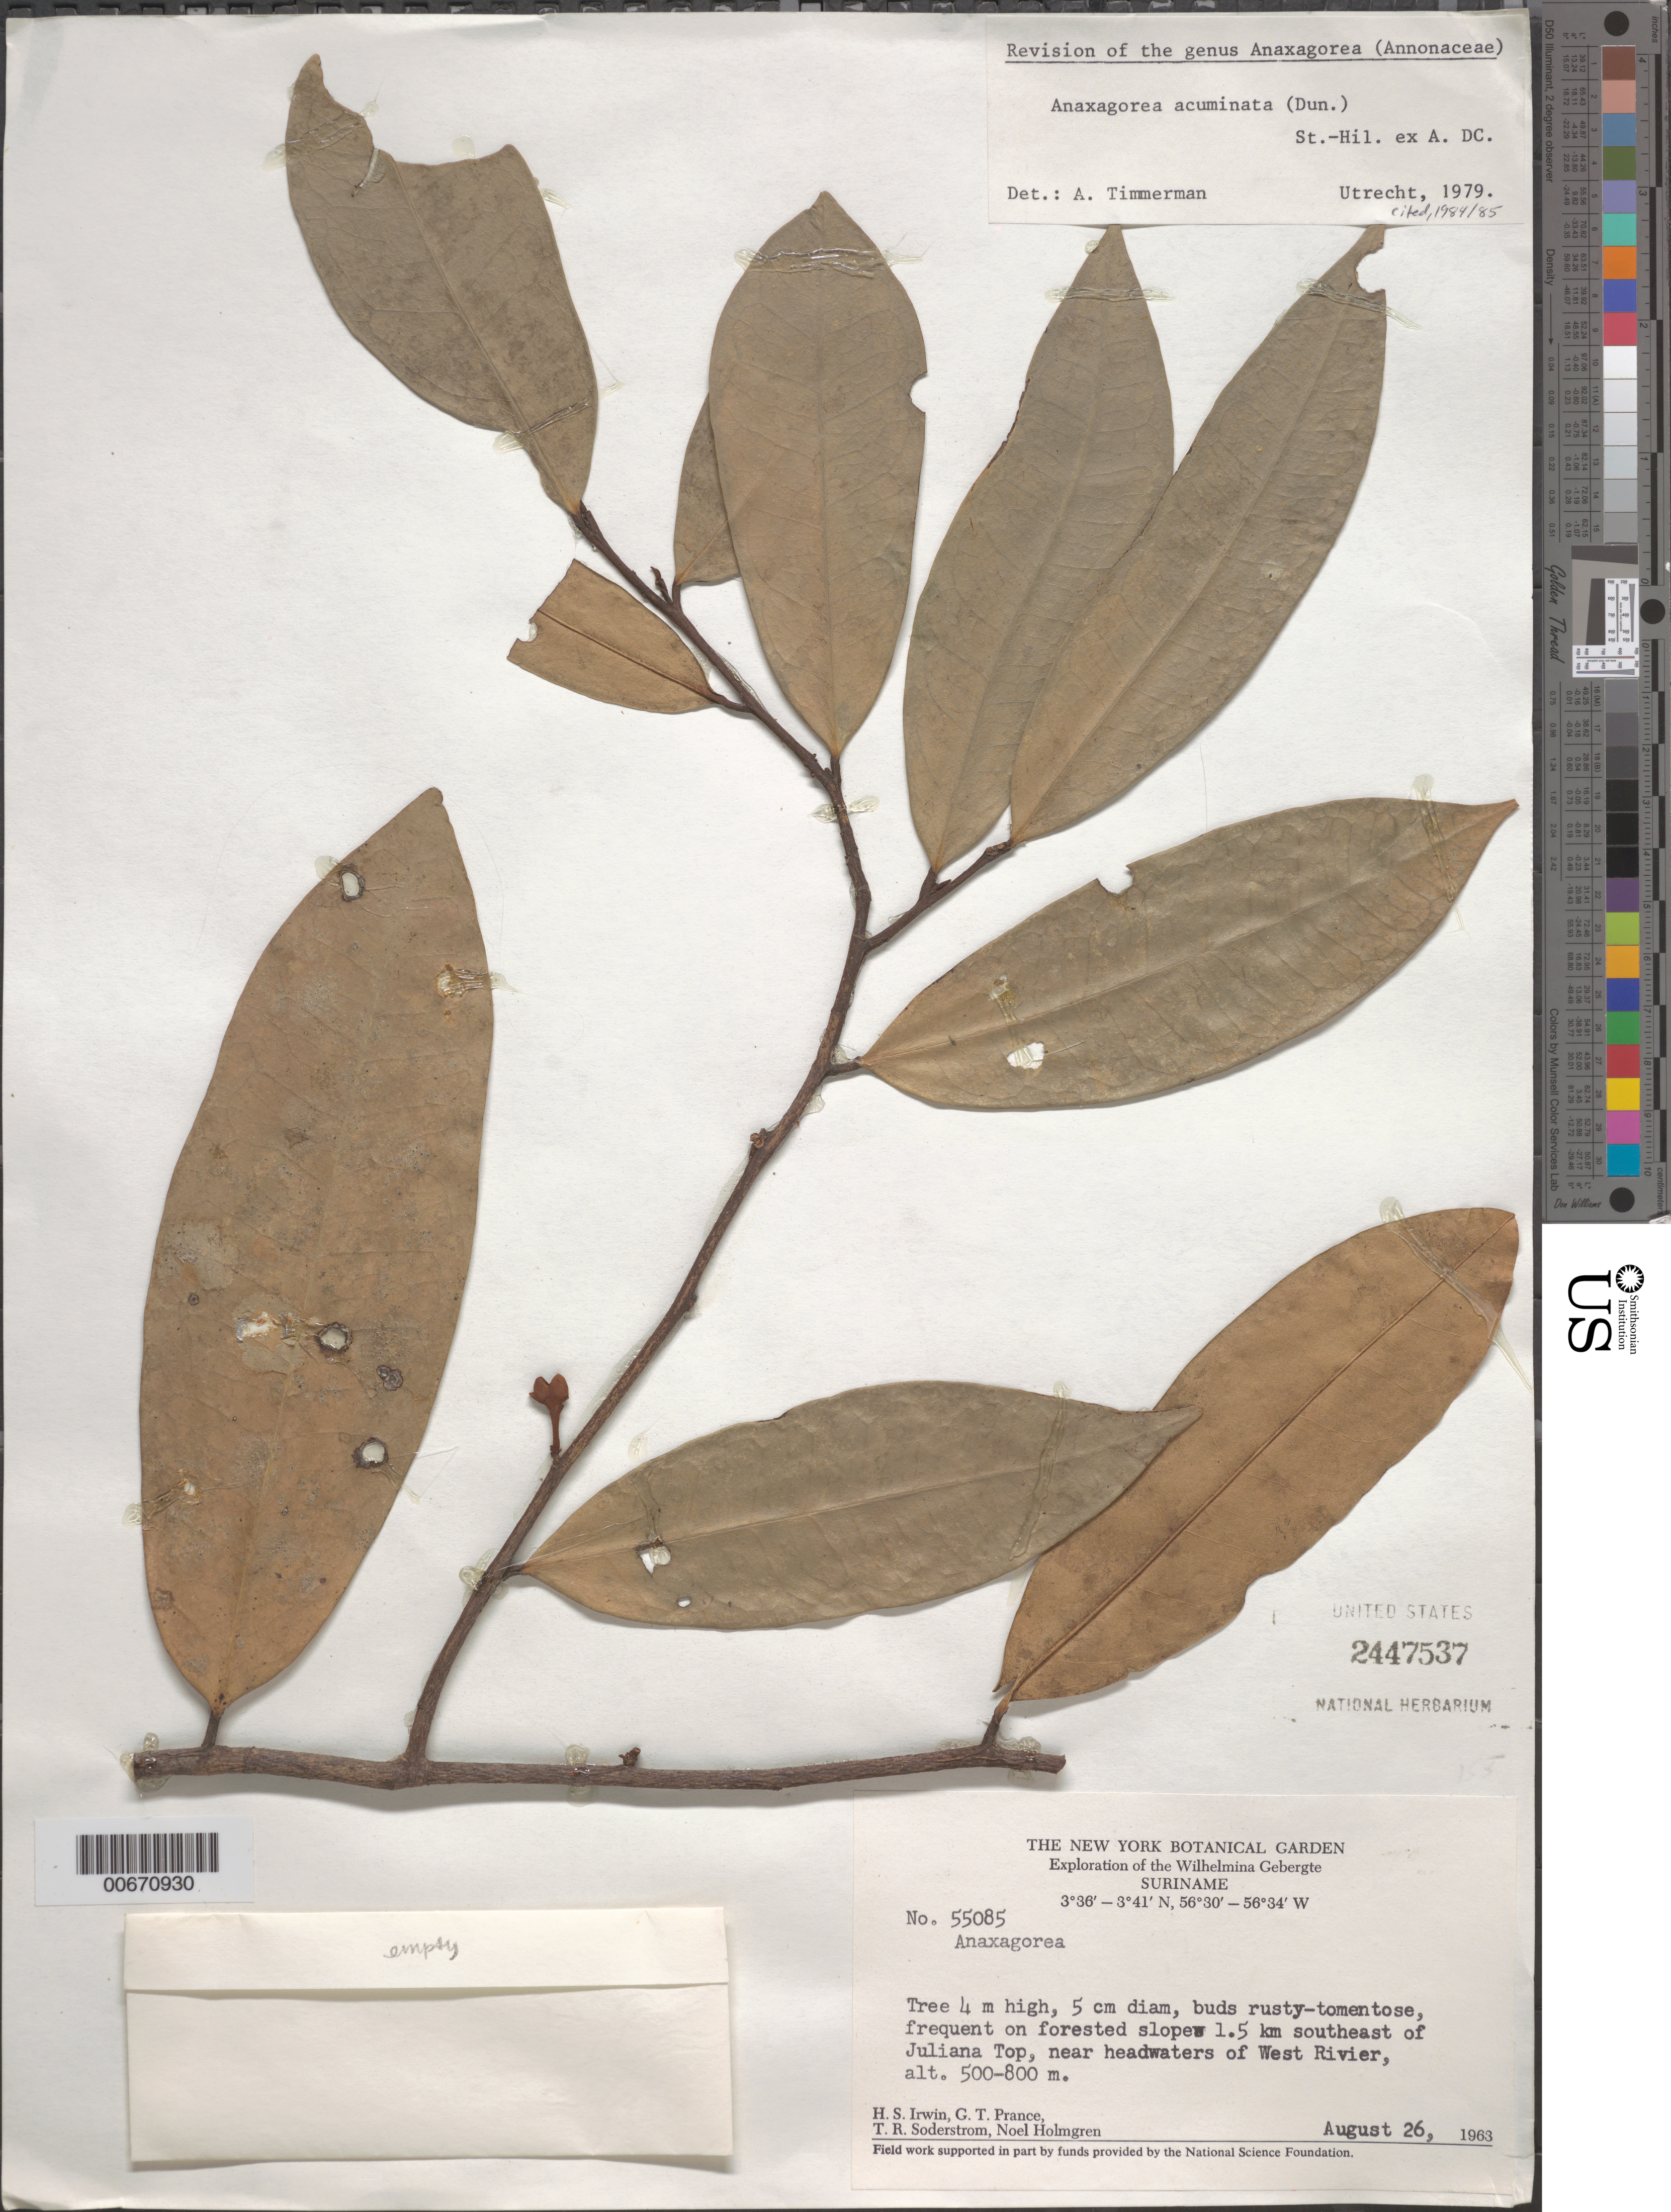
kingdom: Plantae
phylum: Tracheophyta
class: Magnoliopsida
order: Magnoliales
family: Annonaceae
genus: Anaxagorea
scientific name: Anaxagorea acuminata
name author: (Dunal) A. DC.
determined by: Timmerman, A.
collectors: H. Irwin, G. T. Prance, T. R. Soderstrom & N. H. Holmgren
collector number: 55085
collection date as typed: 26-Aug-63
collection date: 1963-08-26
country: Suriname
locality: Juliana Top, 1.5 km SE of, near headwaters of West River, Wilhelmina Gebergte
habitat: Forested slopes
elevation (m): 500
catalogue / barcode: US 2447537